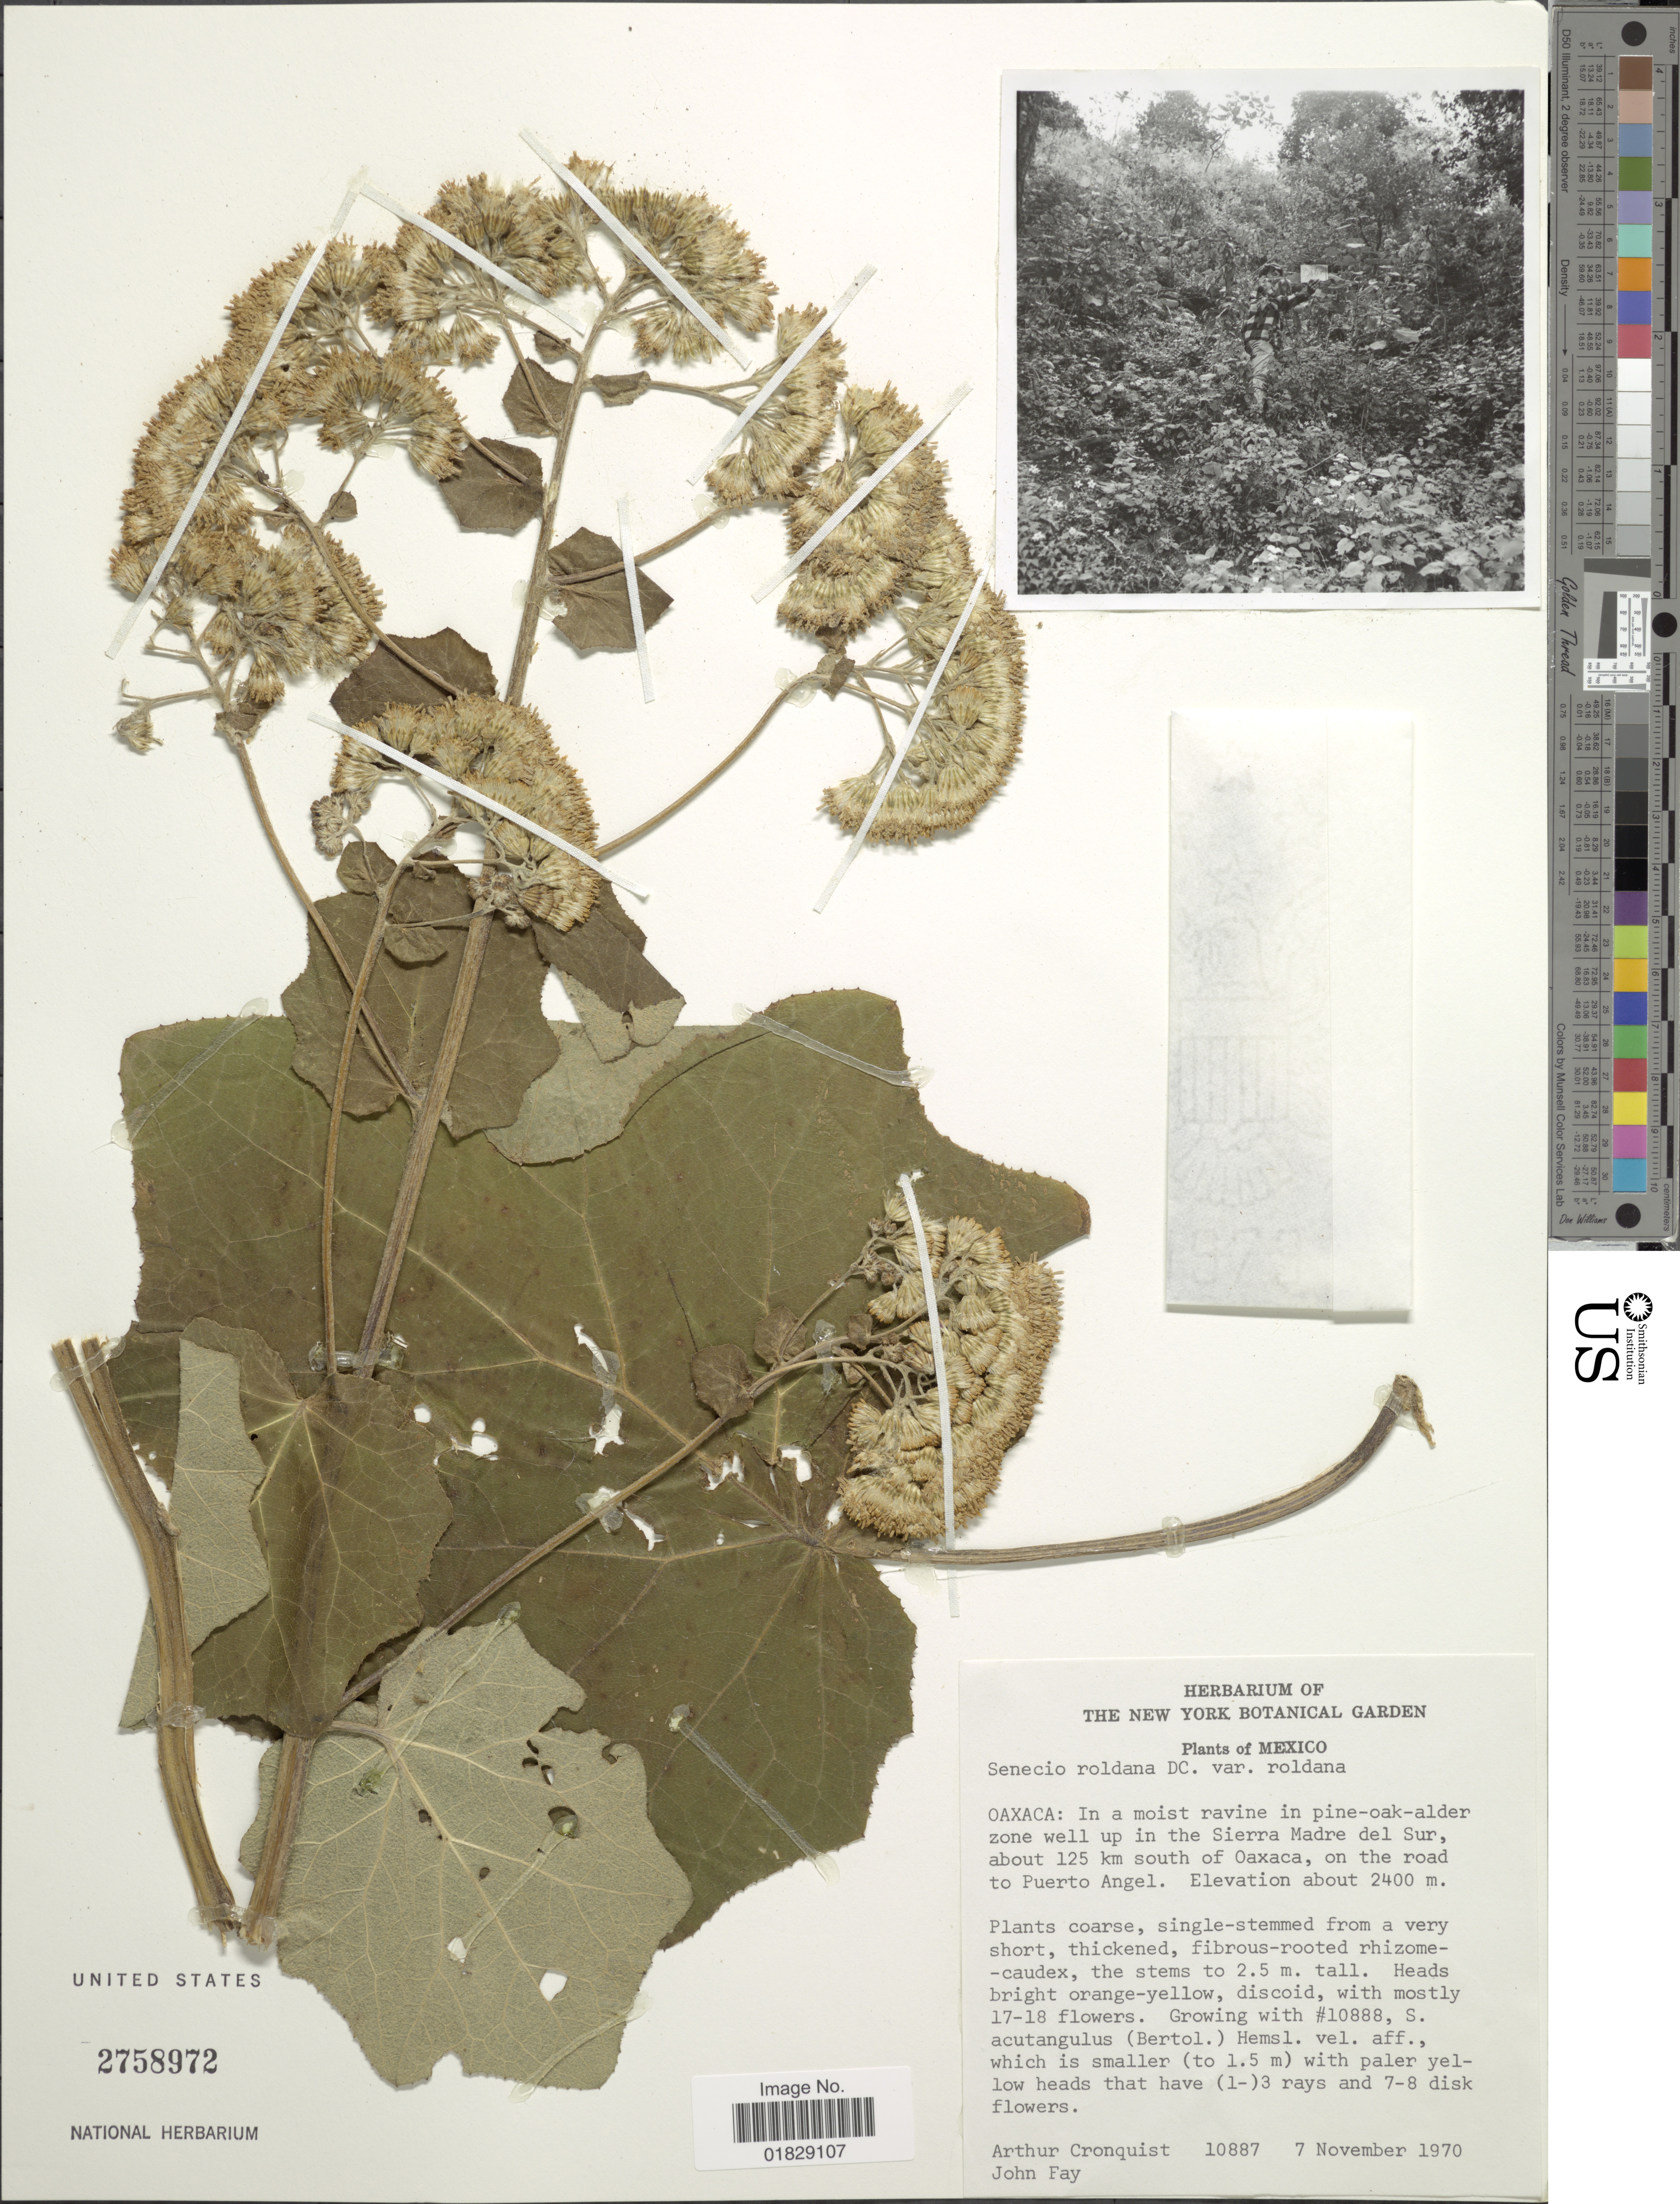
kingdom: Plantae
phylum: Tracheophyta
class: Magnoliopsida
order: Asterales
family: Asteraceae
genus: Roldana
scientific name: Roldana lobata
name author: La Llave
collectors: A. J. Cronquist & J. M. Fay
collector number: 10887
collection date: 1970-11-07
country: Mexico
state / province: Oaxaca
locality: Oaxaca: In a moist ravine in pine-oak-alder zone well up in the Sierra Madre del Sur, about 125 km south of Oaxaca, on the road to Puerto Angel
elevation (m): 2400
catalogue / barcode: US 2758972